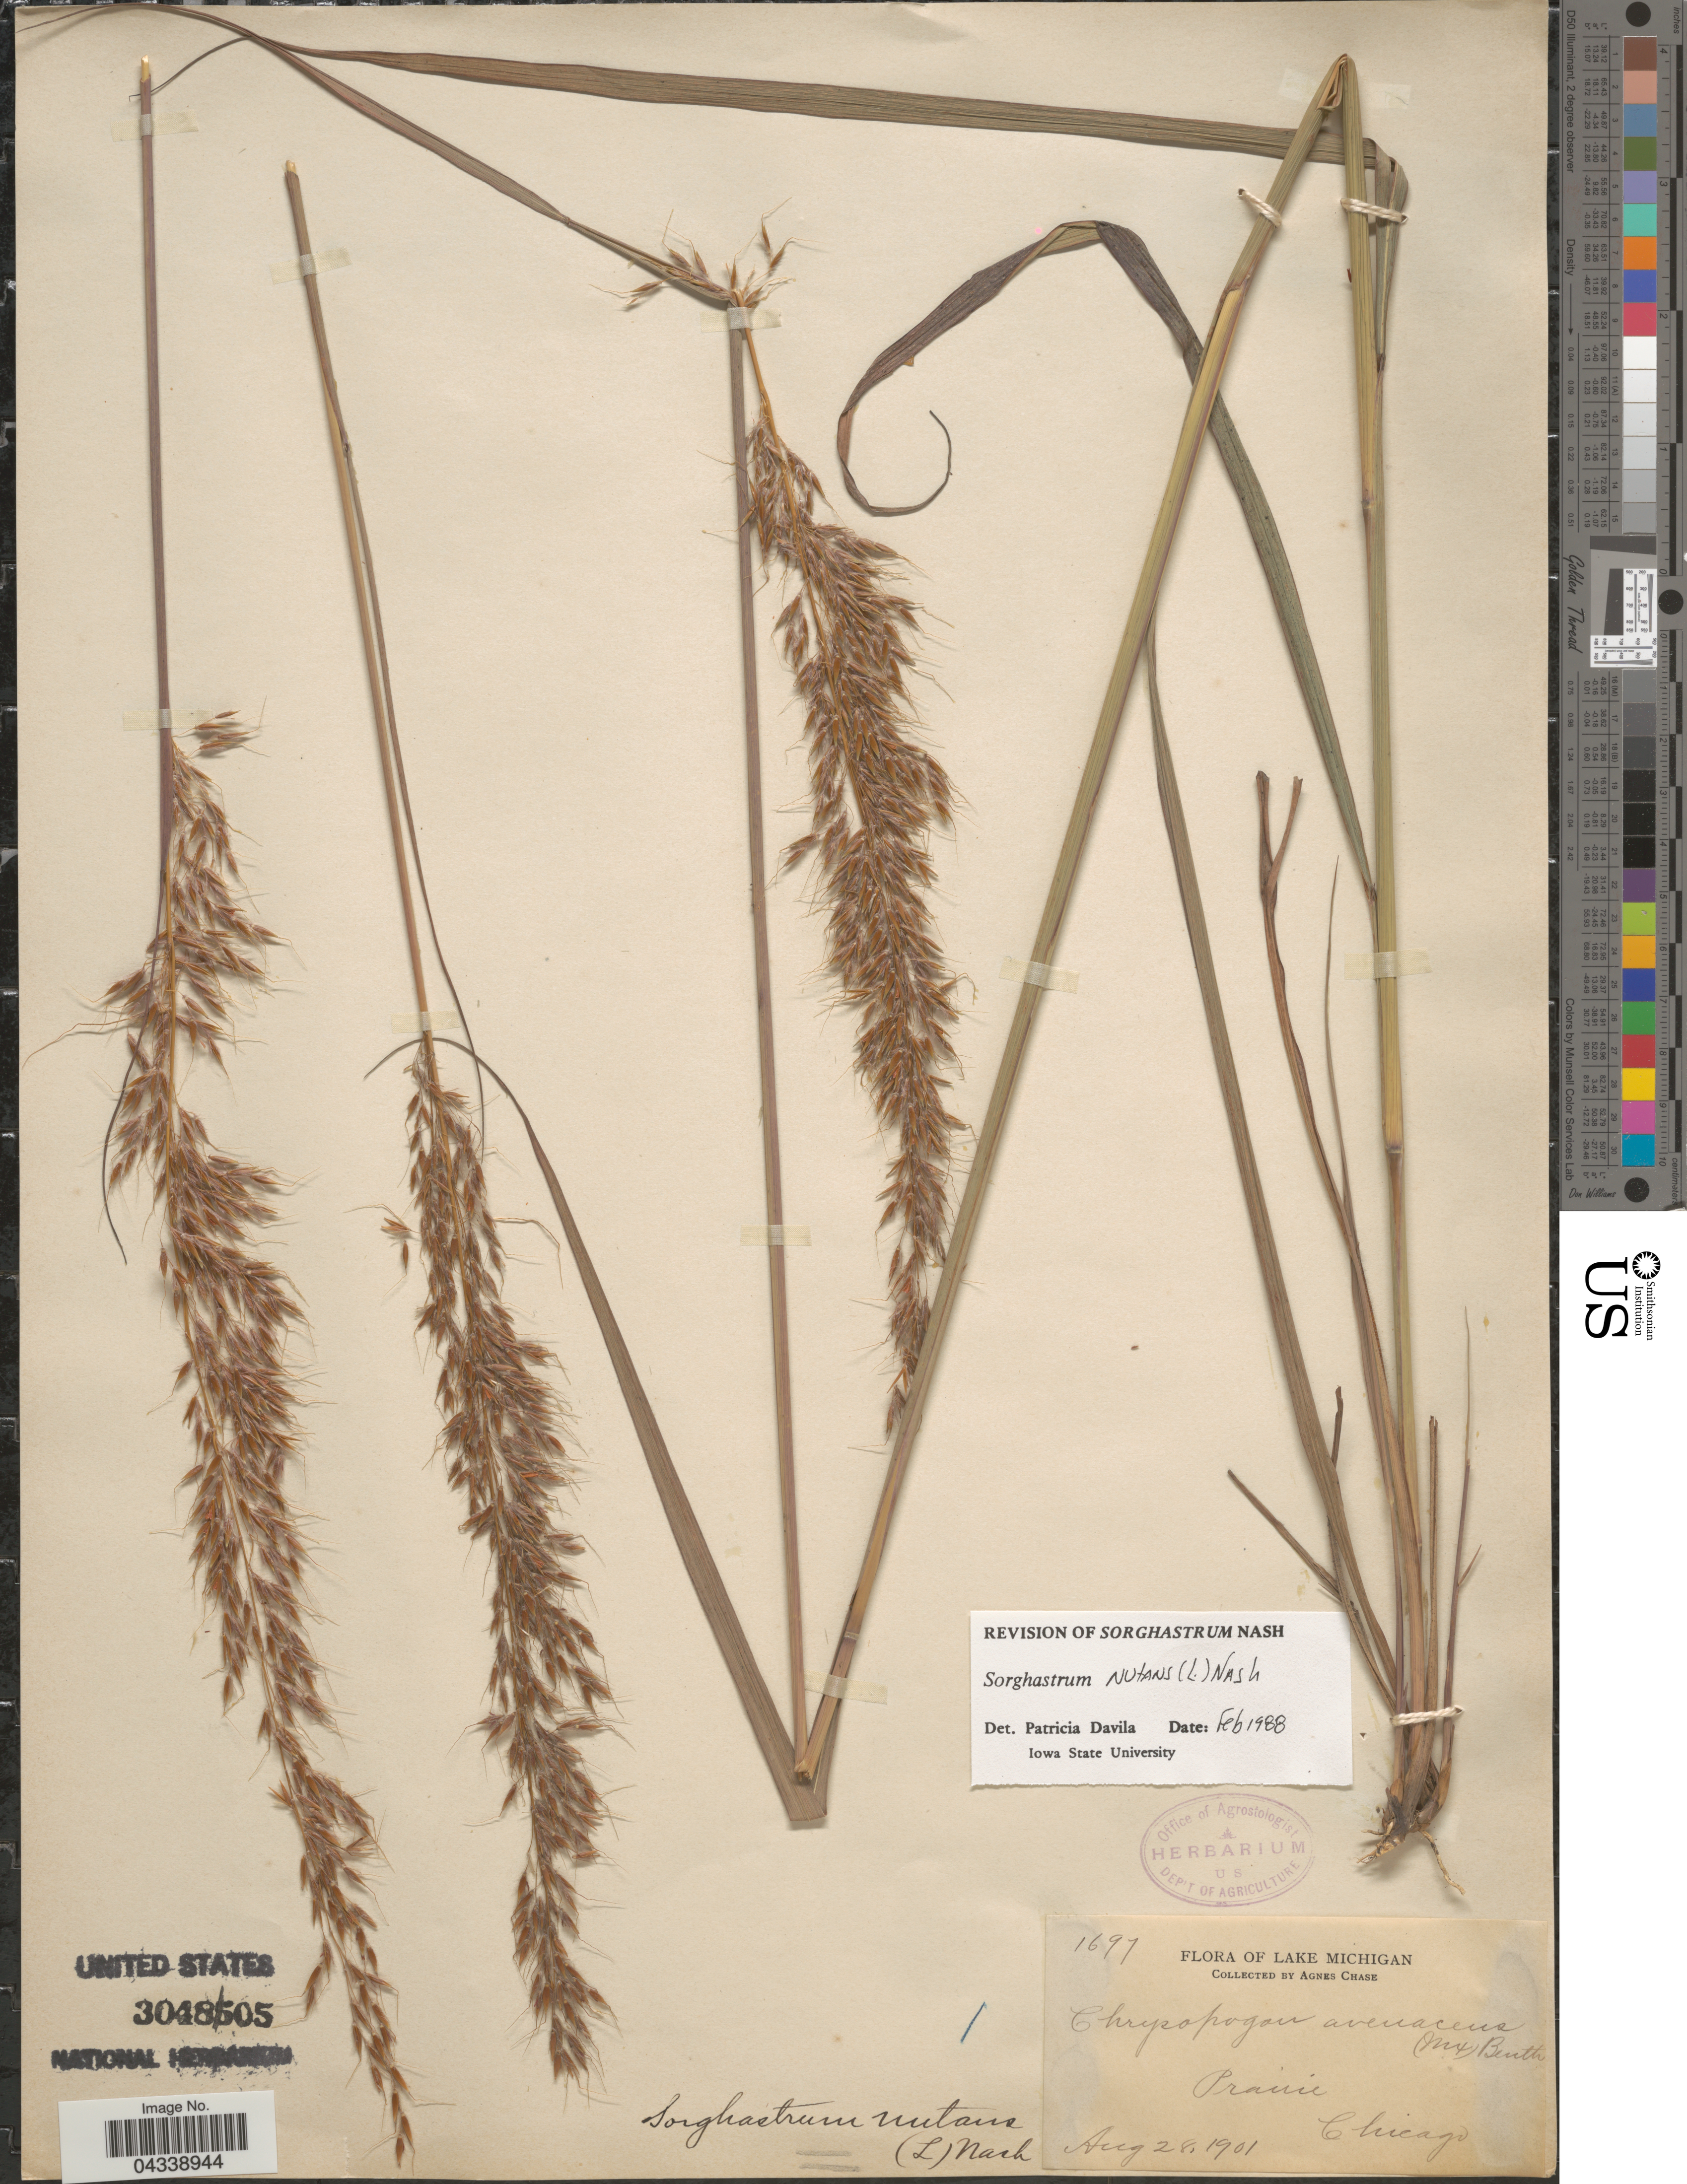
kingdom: Plantae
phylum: Tracheophyta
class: Liliopsida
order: Poales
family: Poaceae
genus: Sorghastrum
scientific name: Sorghastrum nutans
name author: (L.) Nash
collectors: A. Chase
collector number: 1697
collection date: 1901-08-28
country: United States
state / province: Illinois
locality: Lake Michigan. Chicago.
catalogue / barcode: US 3048505